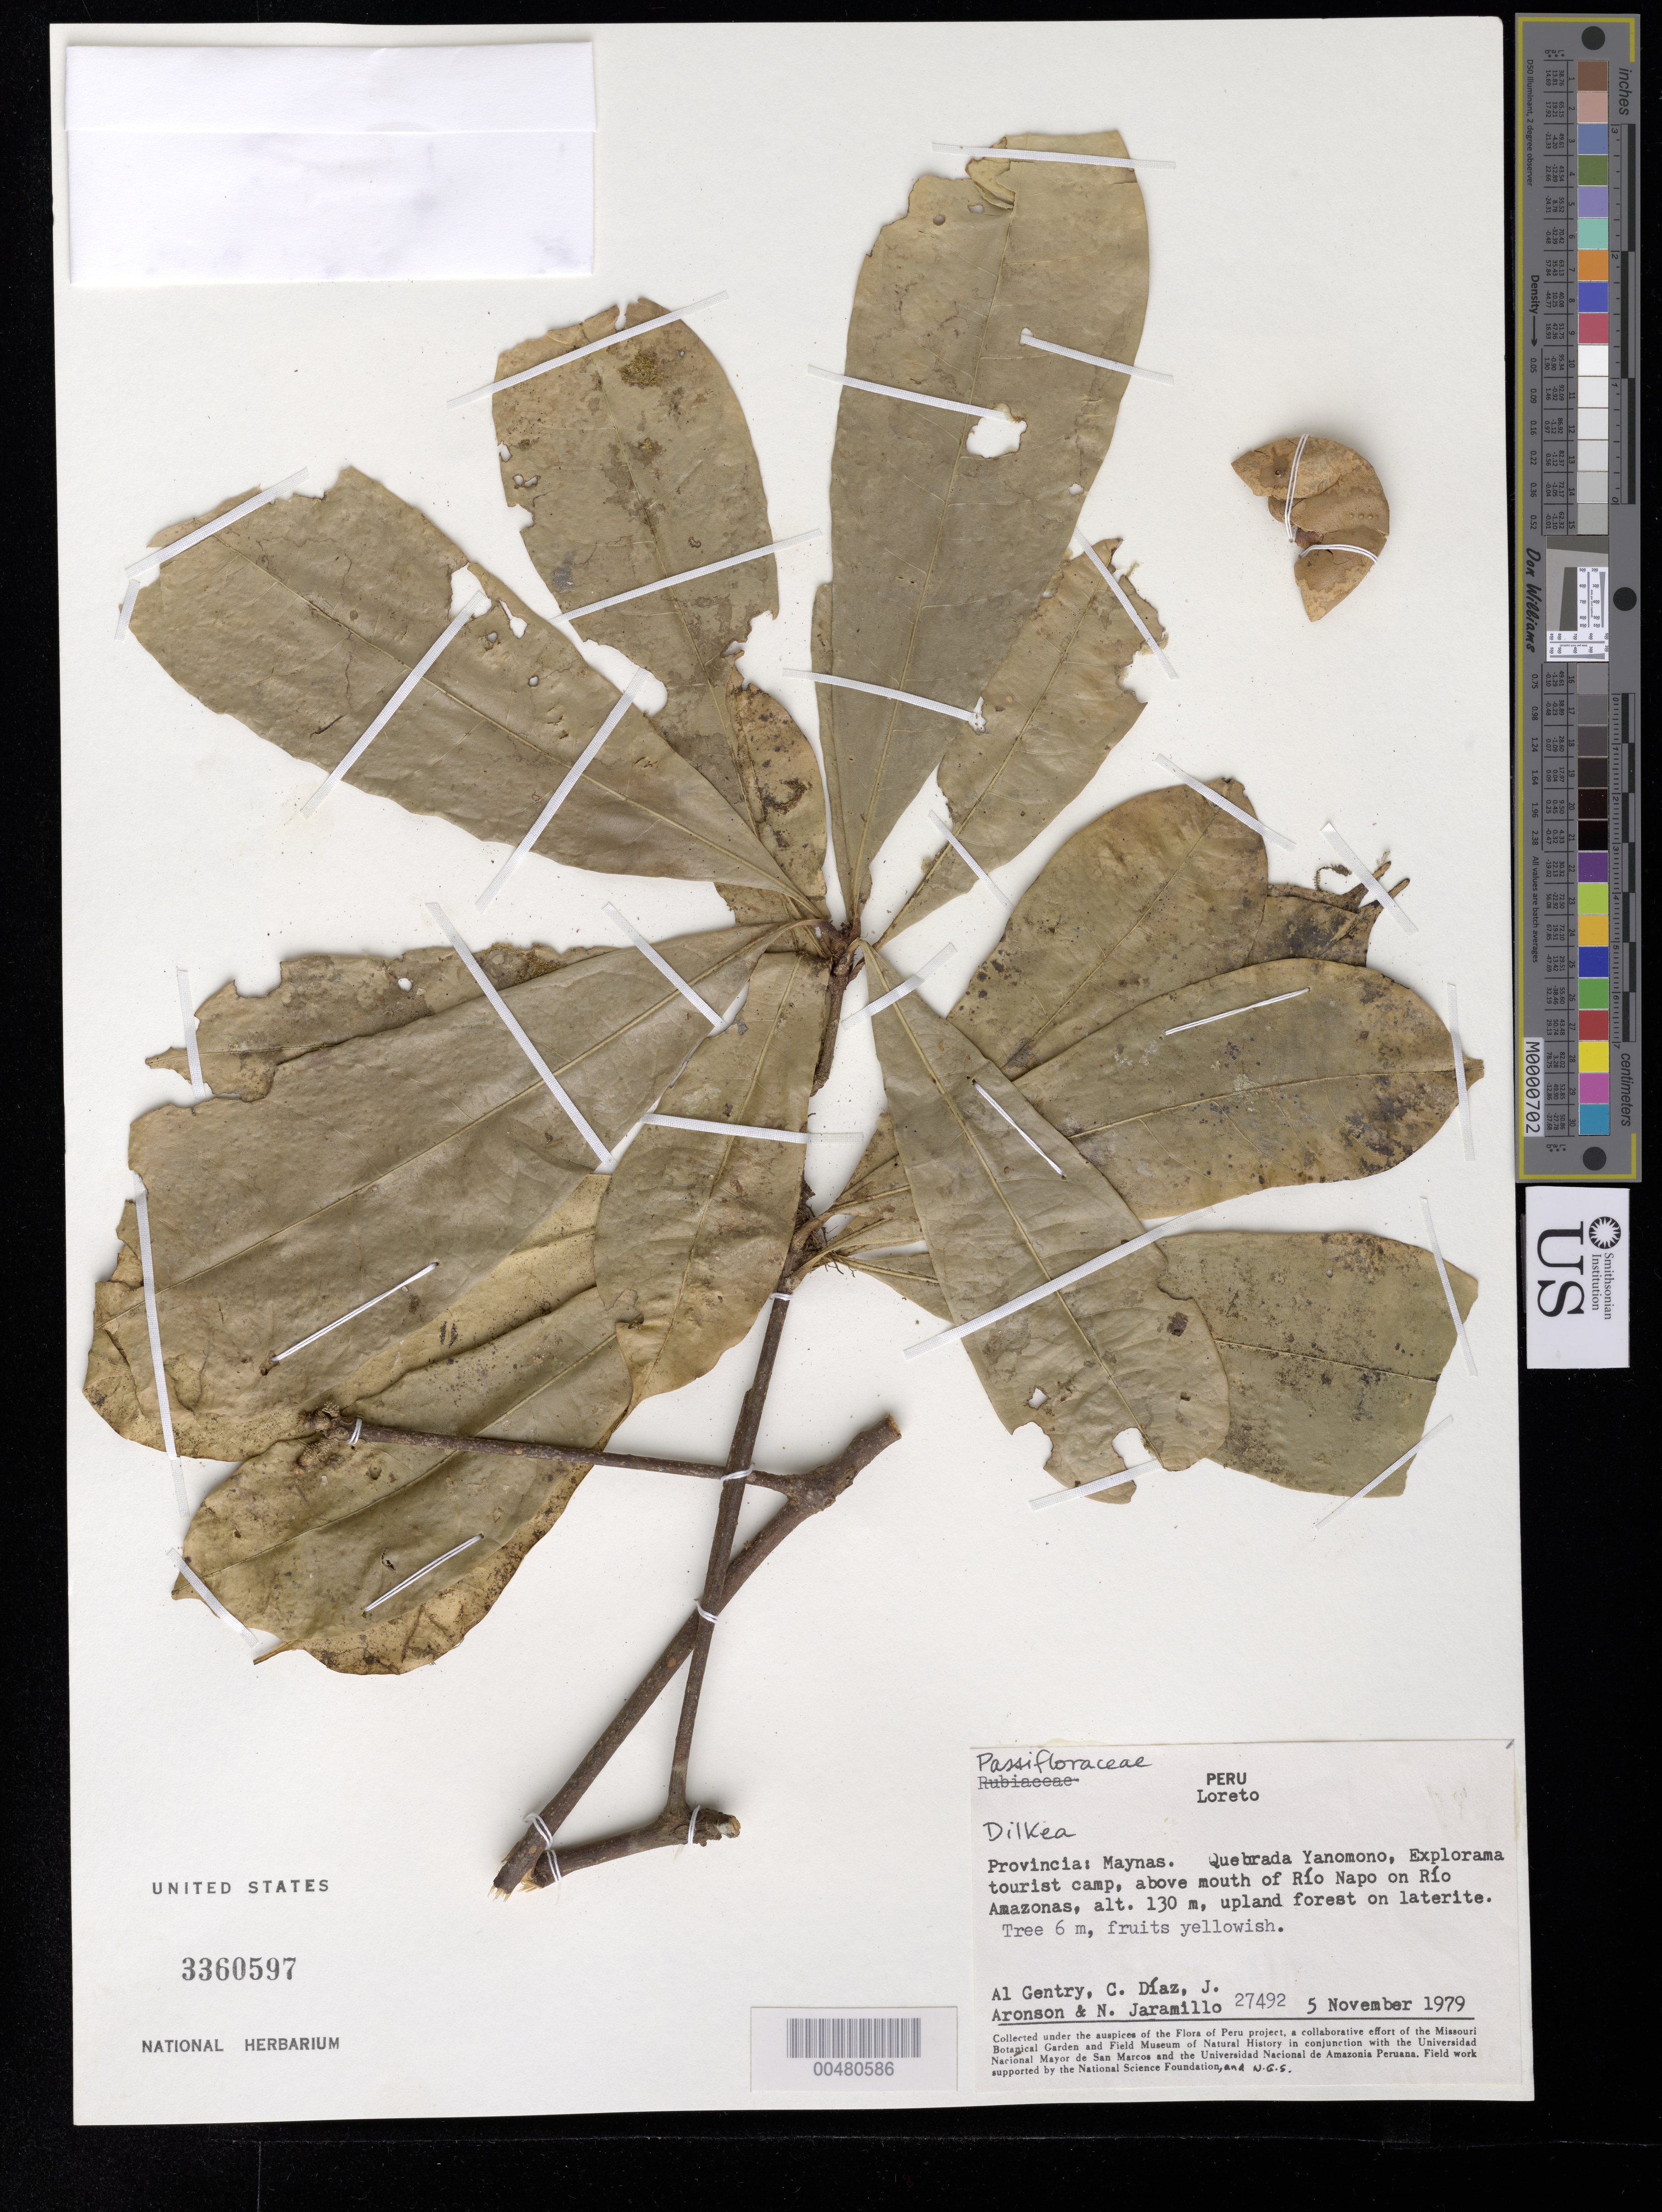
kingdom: Plantae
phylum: Tracheophyta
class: Magnoliopsida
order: Malpighiales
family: Passifloraceae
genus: Dilkea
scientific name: Dilkea sp.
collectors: A. H. Gentry, C. Díaz, J. Aronson & N. Jaramillo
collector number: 27492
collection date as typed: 05 Nov 1979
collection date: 1979-11-05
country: Peru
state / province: Loreto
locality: Prov. Maynas, Quebrada Yanomono, Explorama tourist camp, above mouth of Río Napo on Río Amazonas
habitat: upland forest on laterite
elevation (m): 130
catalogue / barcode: US 3360597